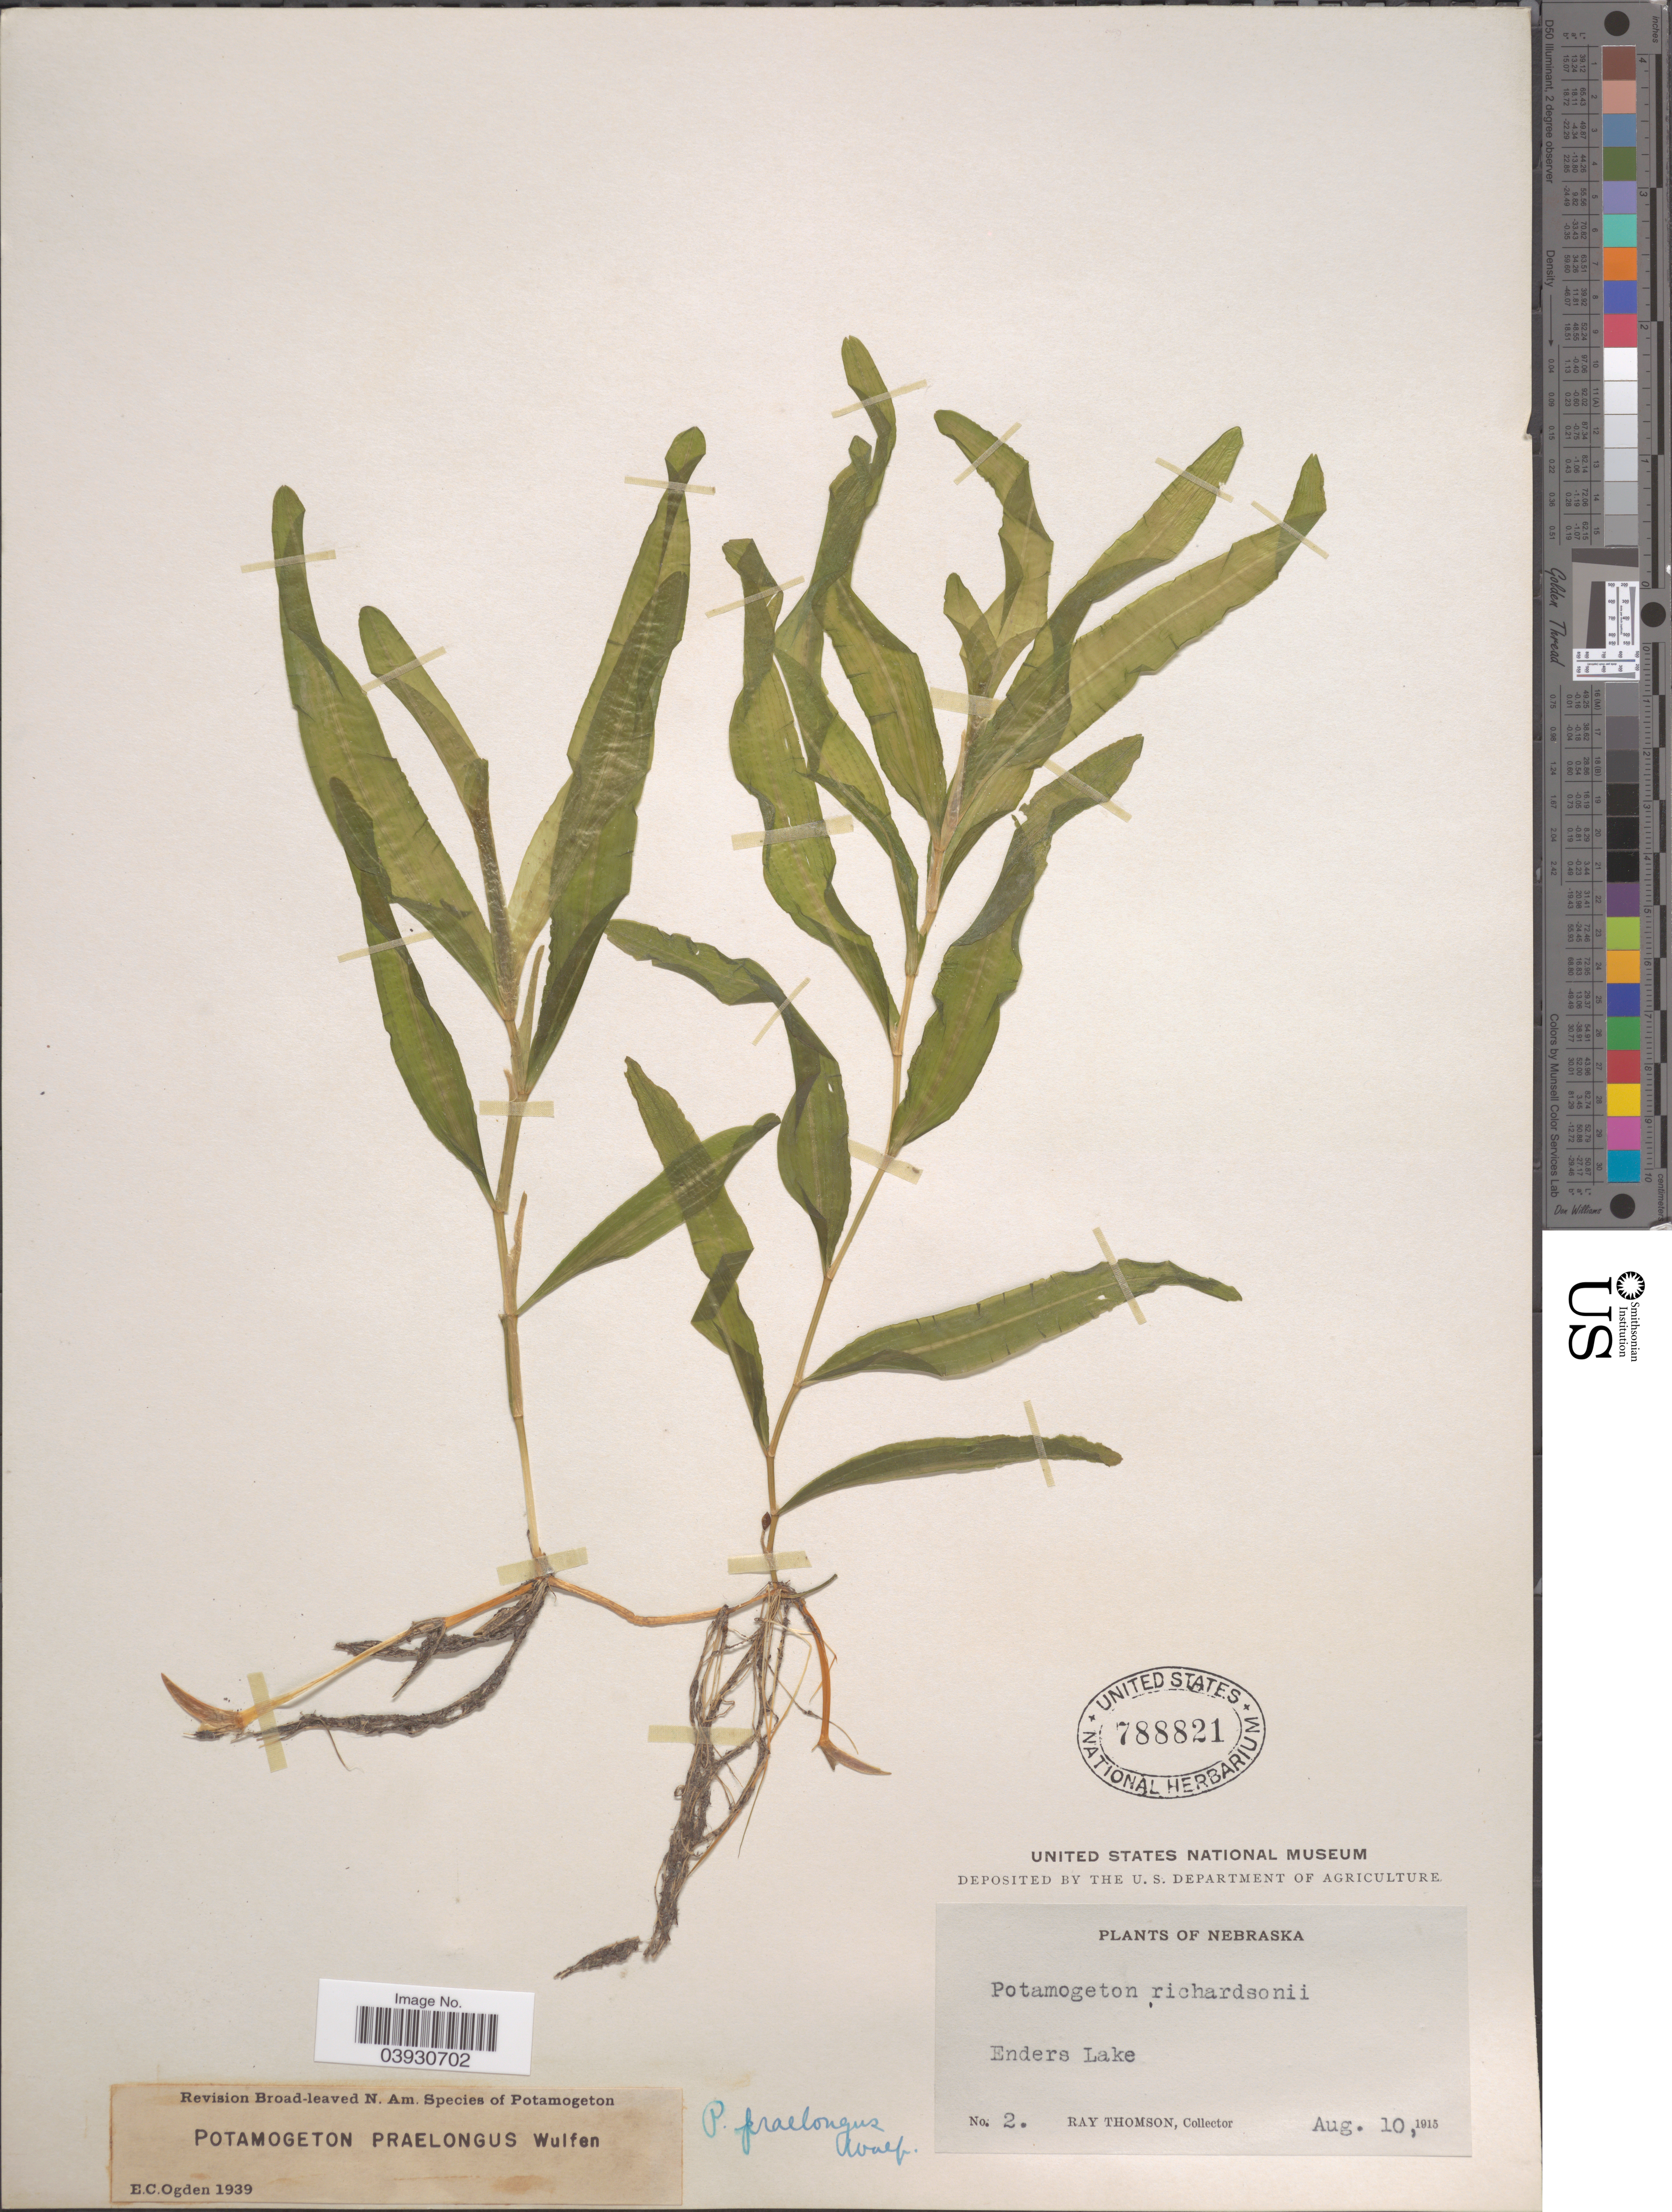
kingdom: Plantae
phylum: Tracheophyta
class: Liliopsida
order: Alismatales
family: Potamogetonaceae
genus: Potamogeton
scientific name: Potamogeton praelongus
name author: Wulfen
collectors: R. Thomson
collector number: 2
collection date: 1915-08-10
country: United States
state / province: Nebraska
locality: Enders Lake.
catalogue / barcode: US 788821